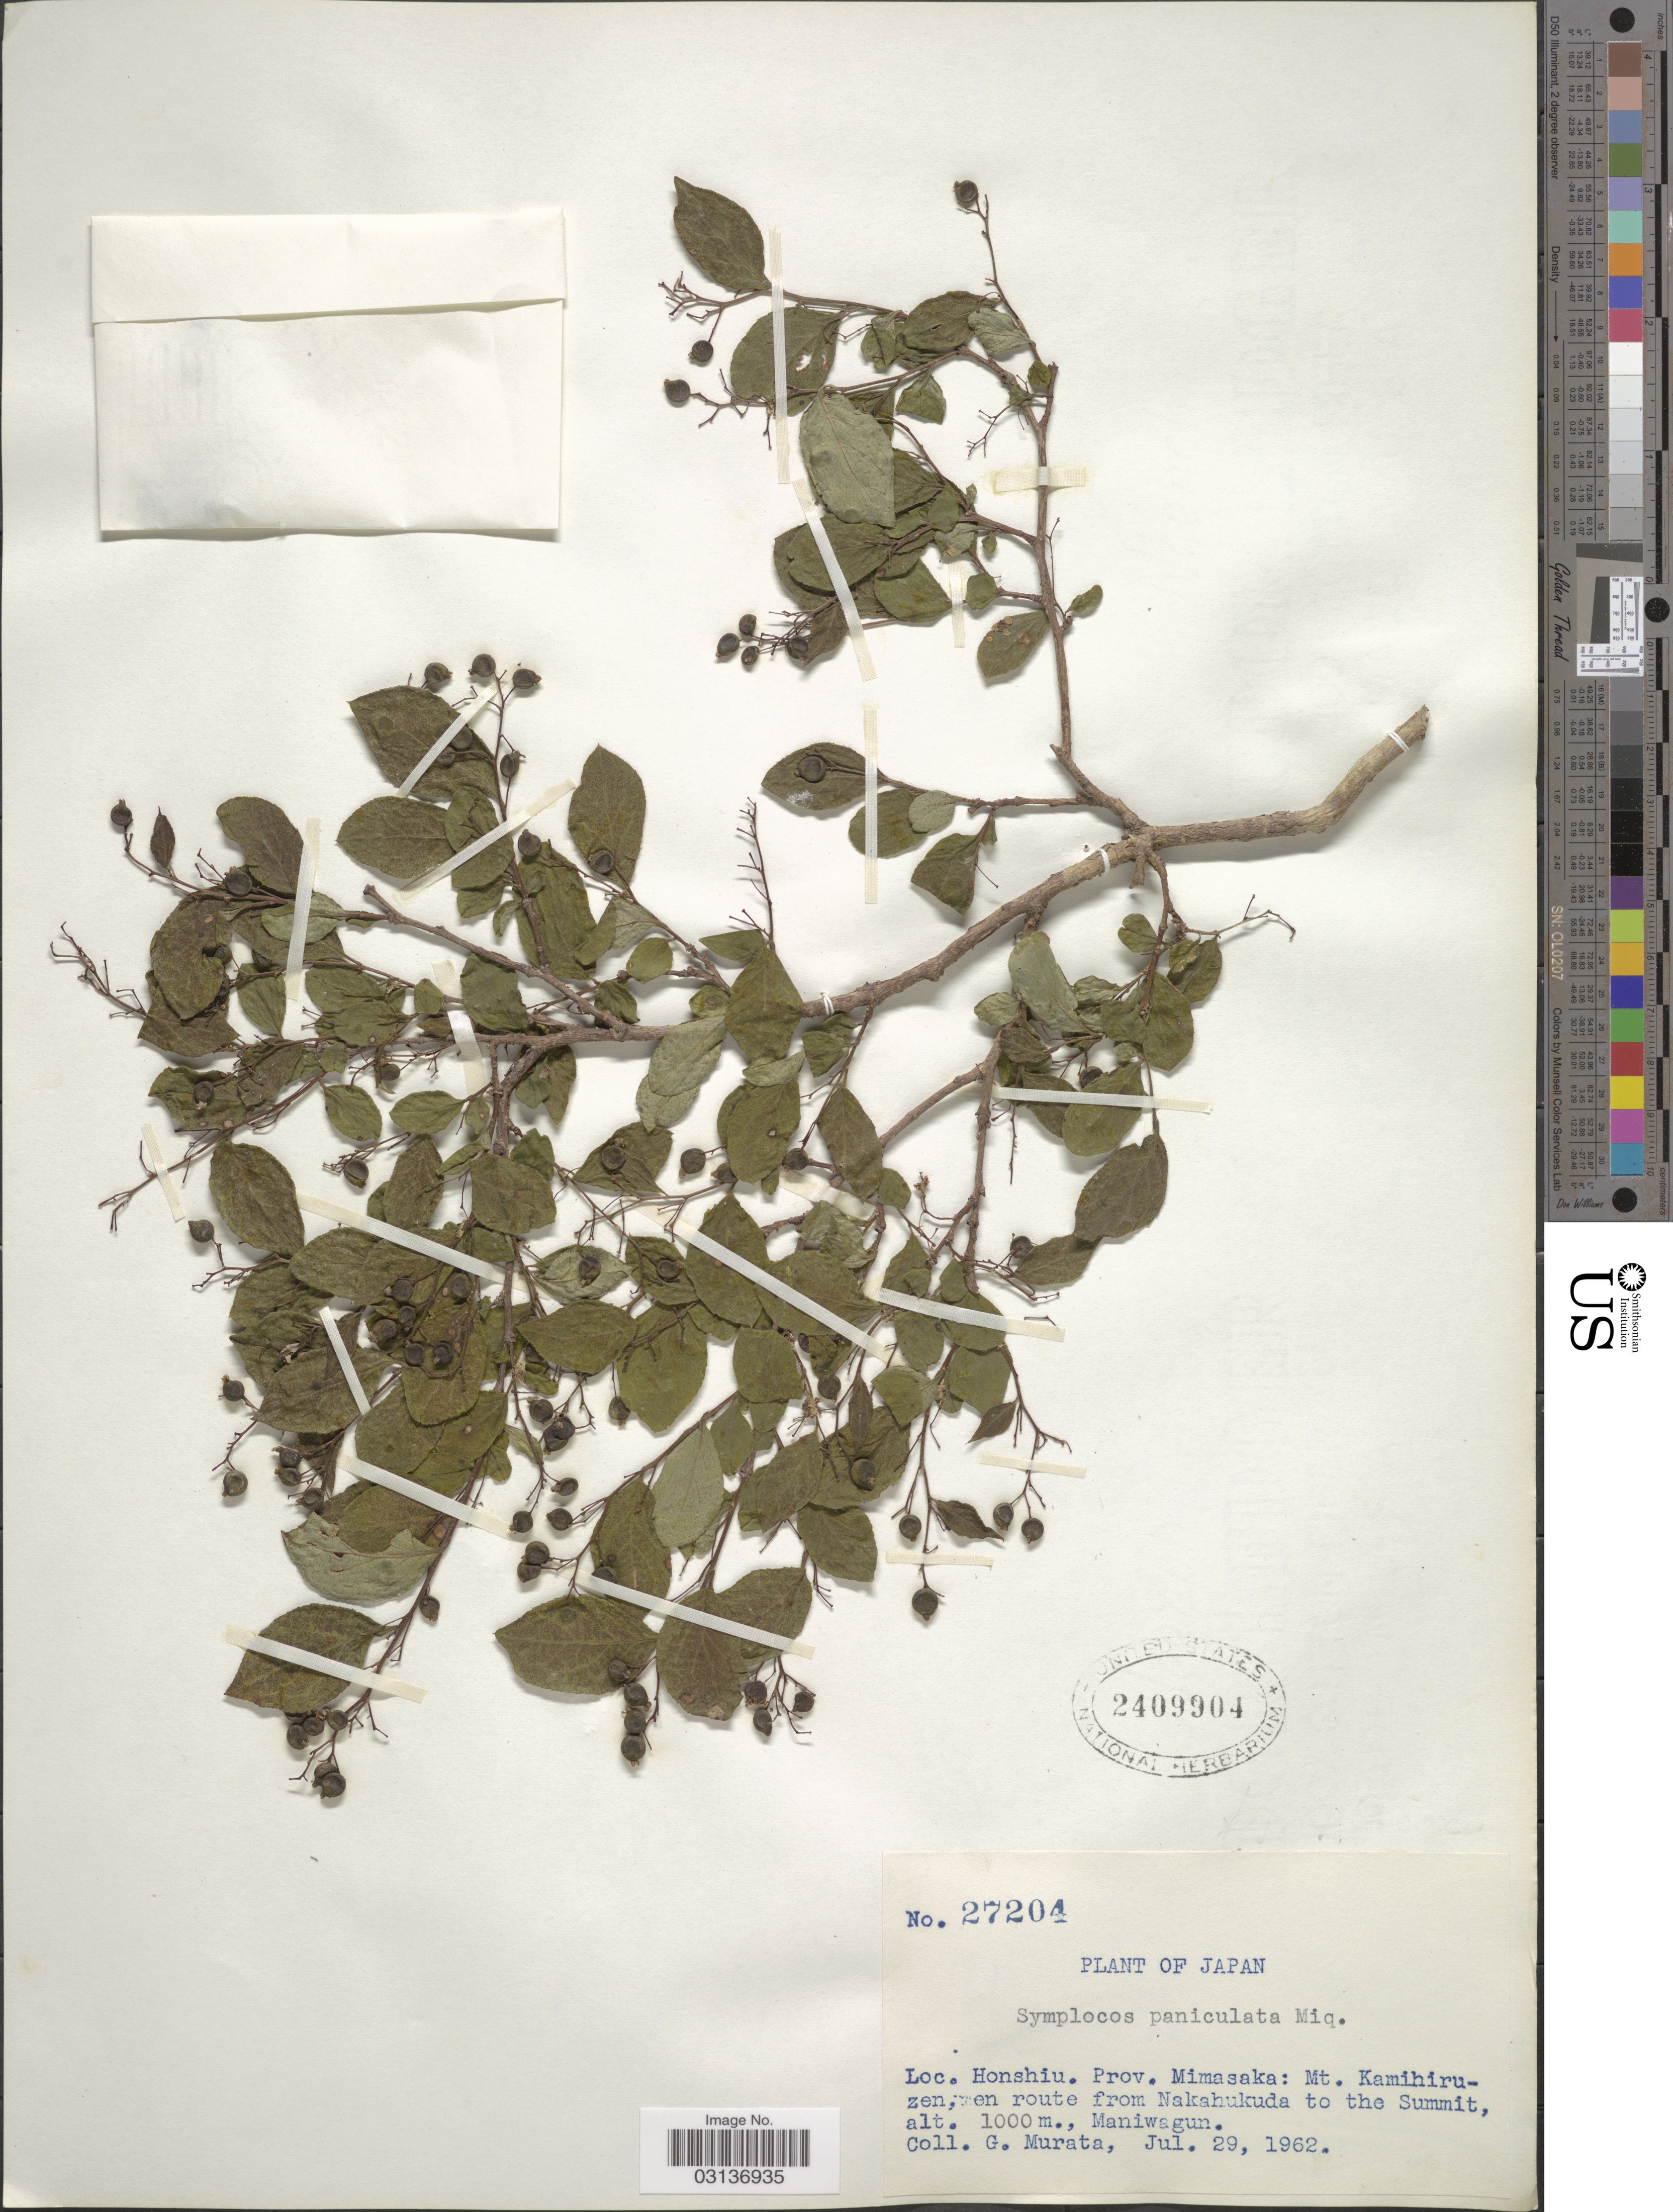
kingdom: Plantae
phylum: Tracheophyta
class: Magnoliopsida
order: Ericales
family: Symplocaceae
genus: Symplocos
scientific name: Symplocos paniculata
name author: Miq.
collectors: G. Murata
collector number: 27204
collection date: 1962-07-29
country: Japan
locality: Honshiu. Prov. Mimasaka: Mt. Kamihiruzen, en route from Nakahukuda to the Summit, Maniwagun.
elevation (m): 1000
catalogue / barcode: US 2409904